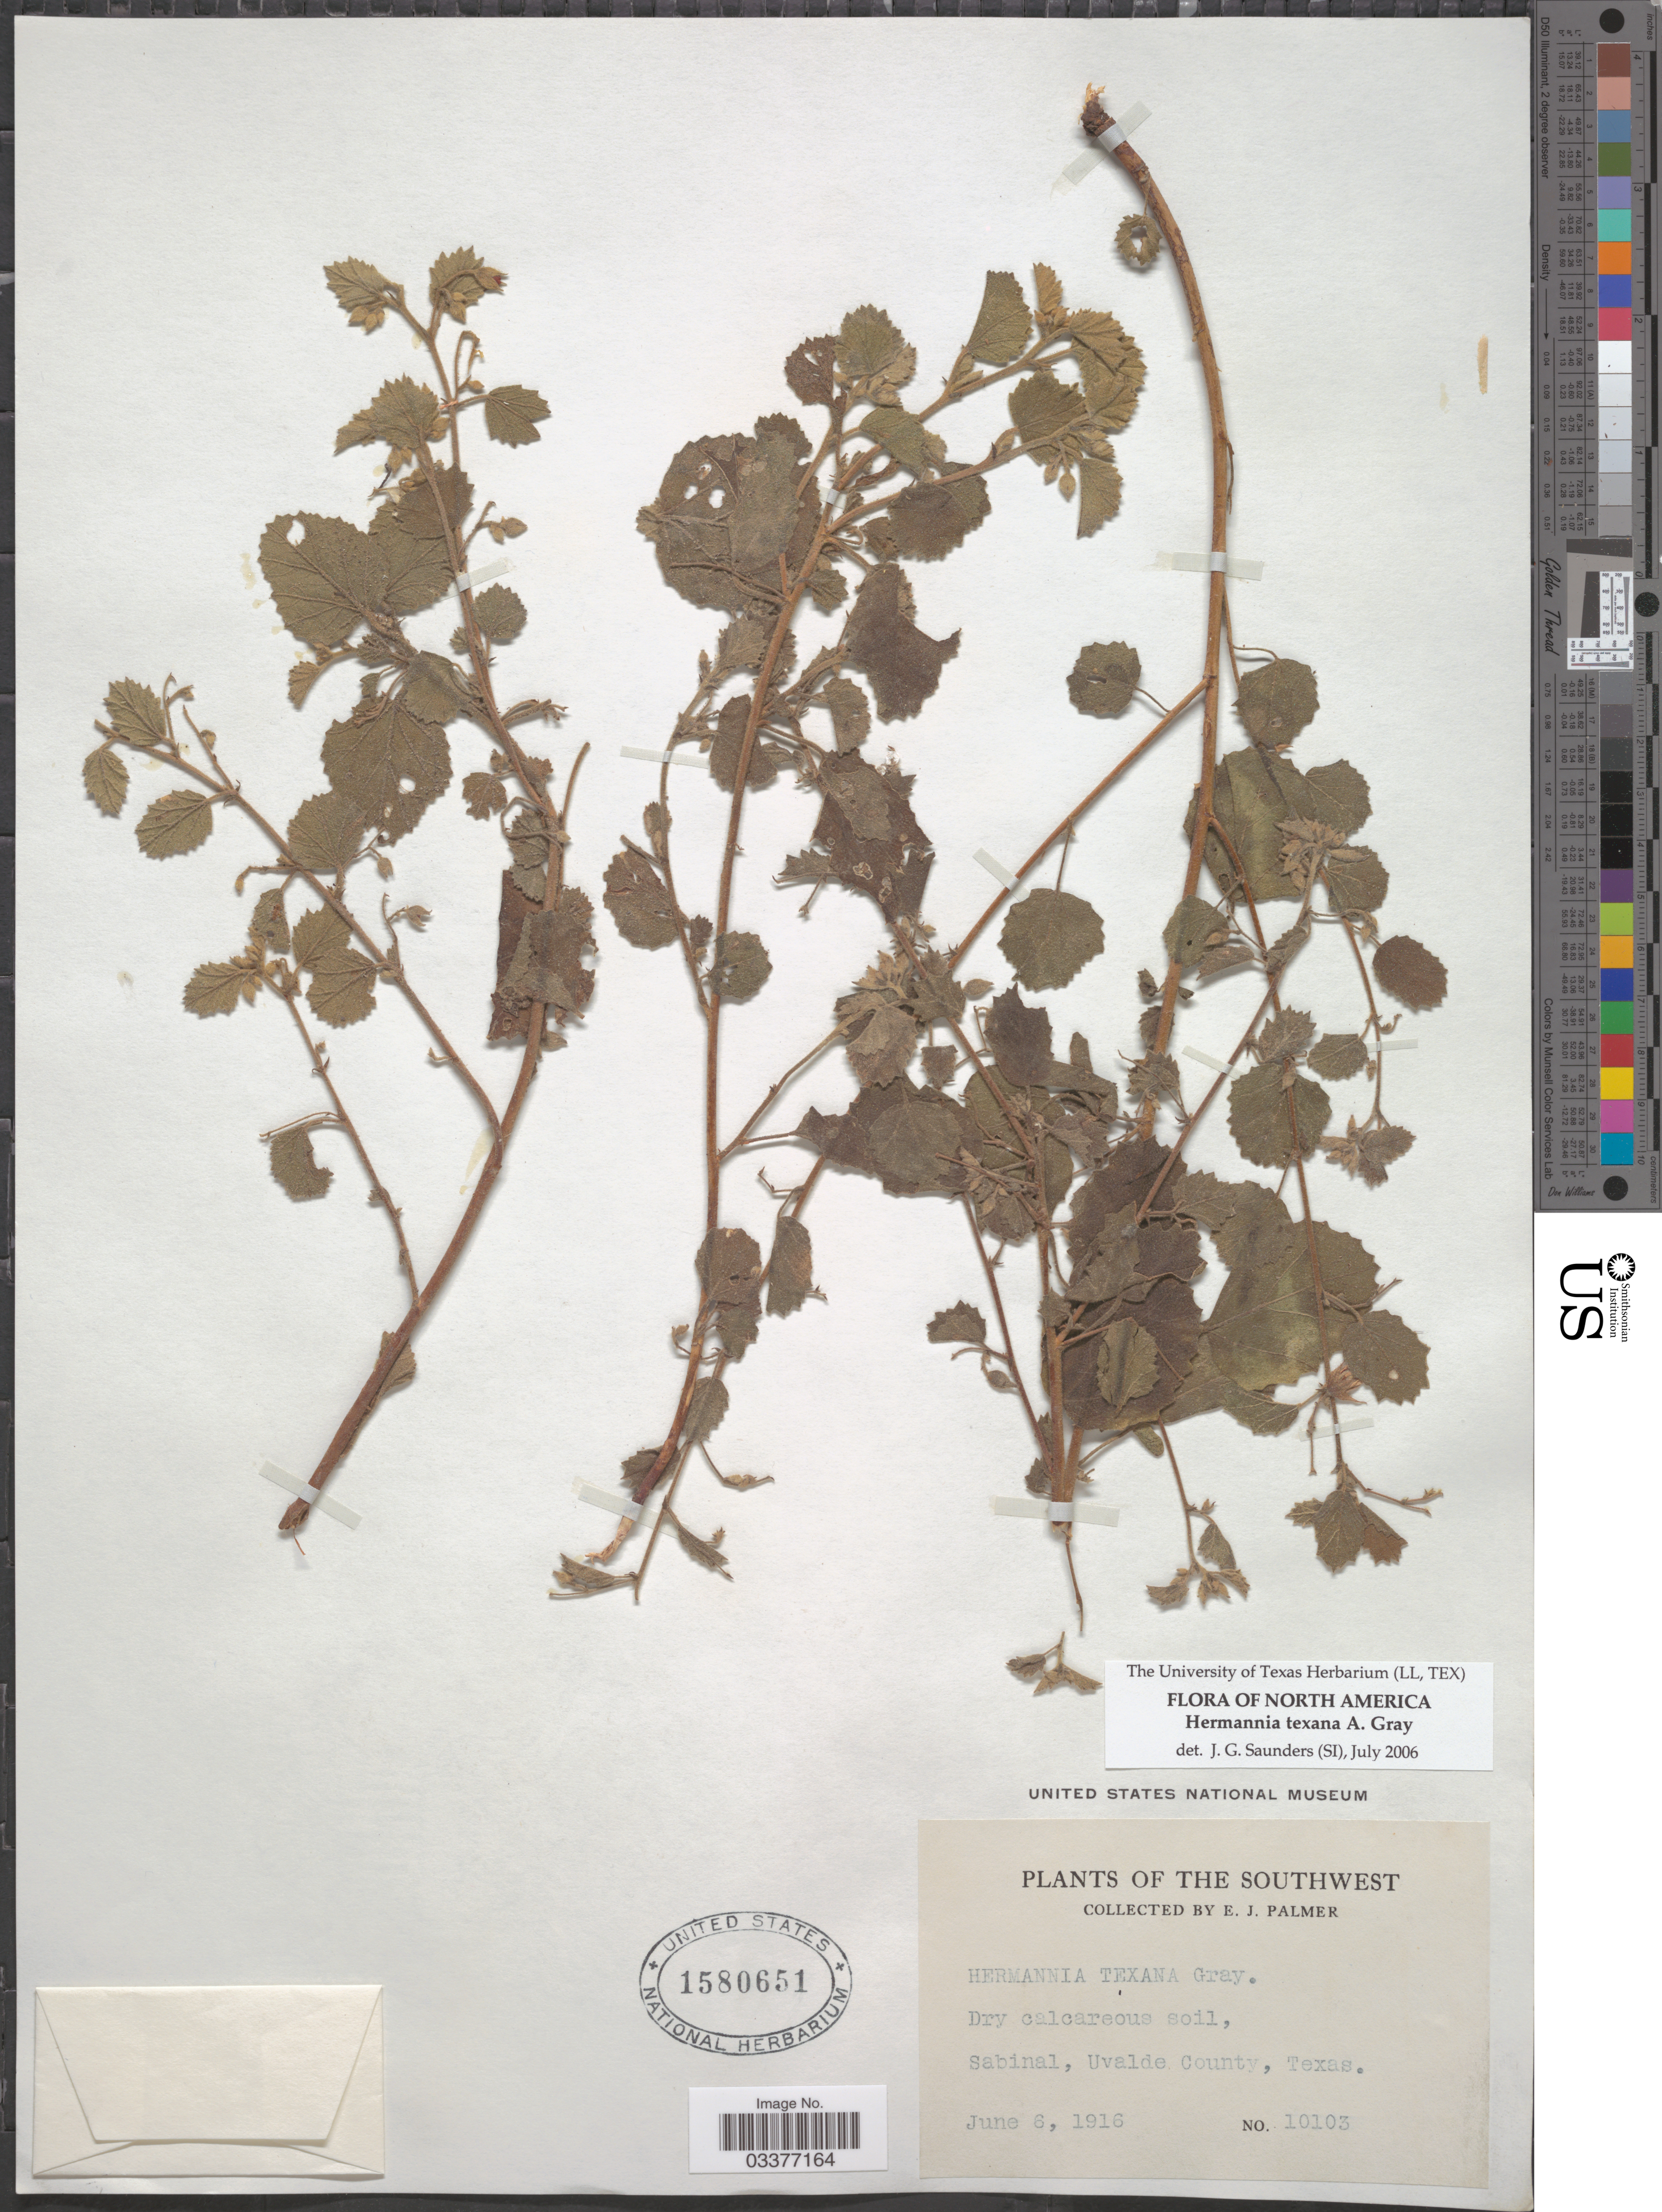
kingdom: Plantae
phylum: Tracheophyta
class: Magnoliopsida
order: Malvales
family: Malvaceae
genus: Hermannia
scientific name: Hermannia texana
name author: A. Gray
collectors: E. J. Palmer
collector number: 10103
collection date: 1916-06-06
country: United States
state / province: Texas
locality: The Southwest. Sabinal, Uvalde County.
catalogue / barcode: US 1580651